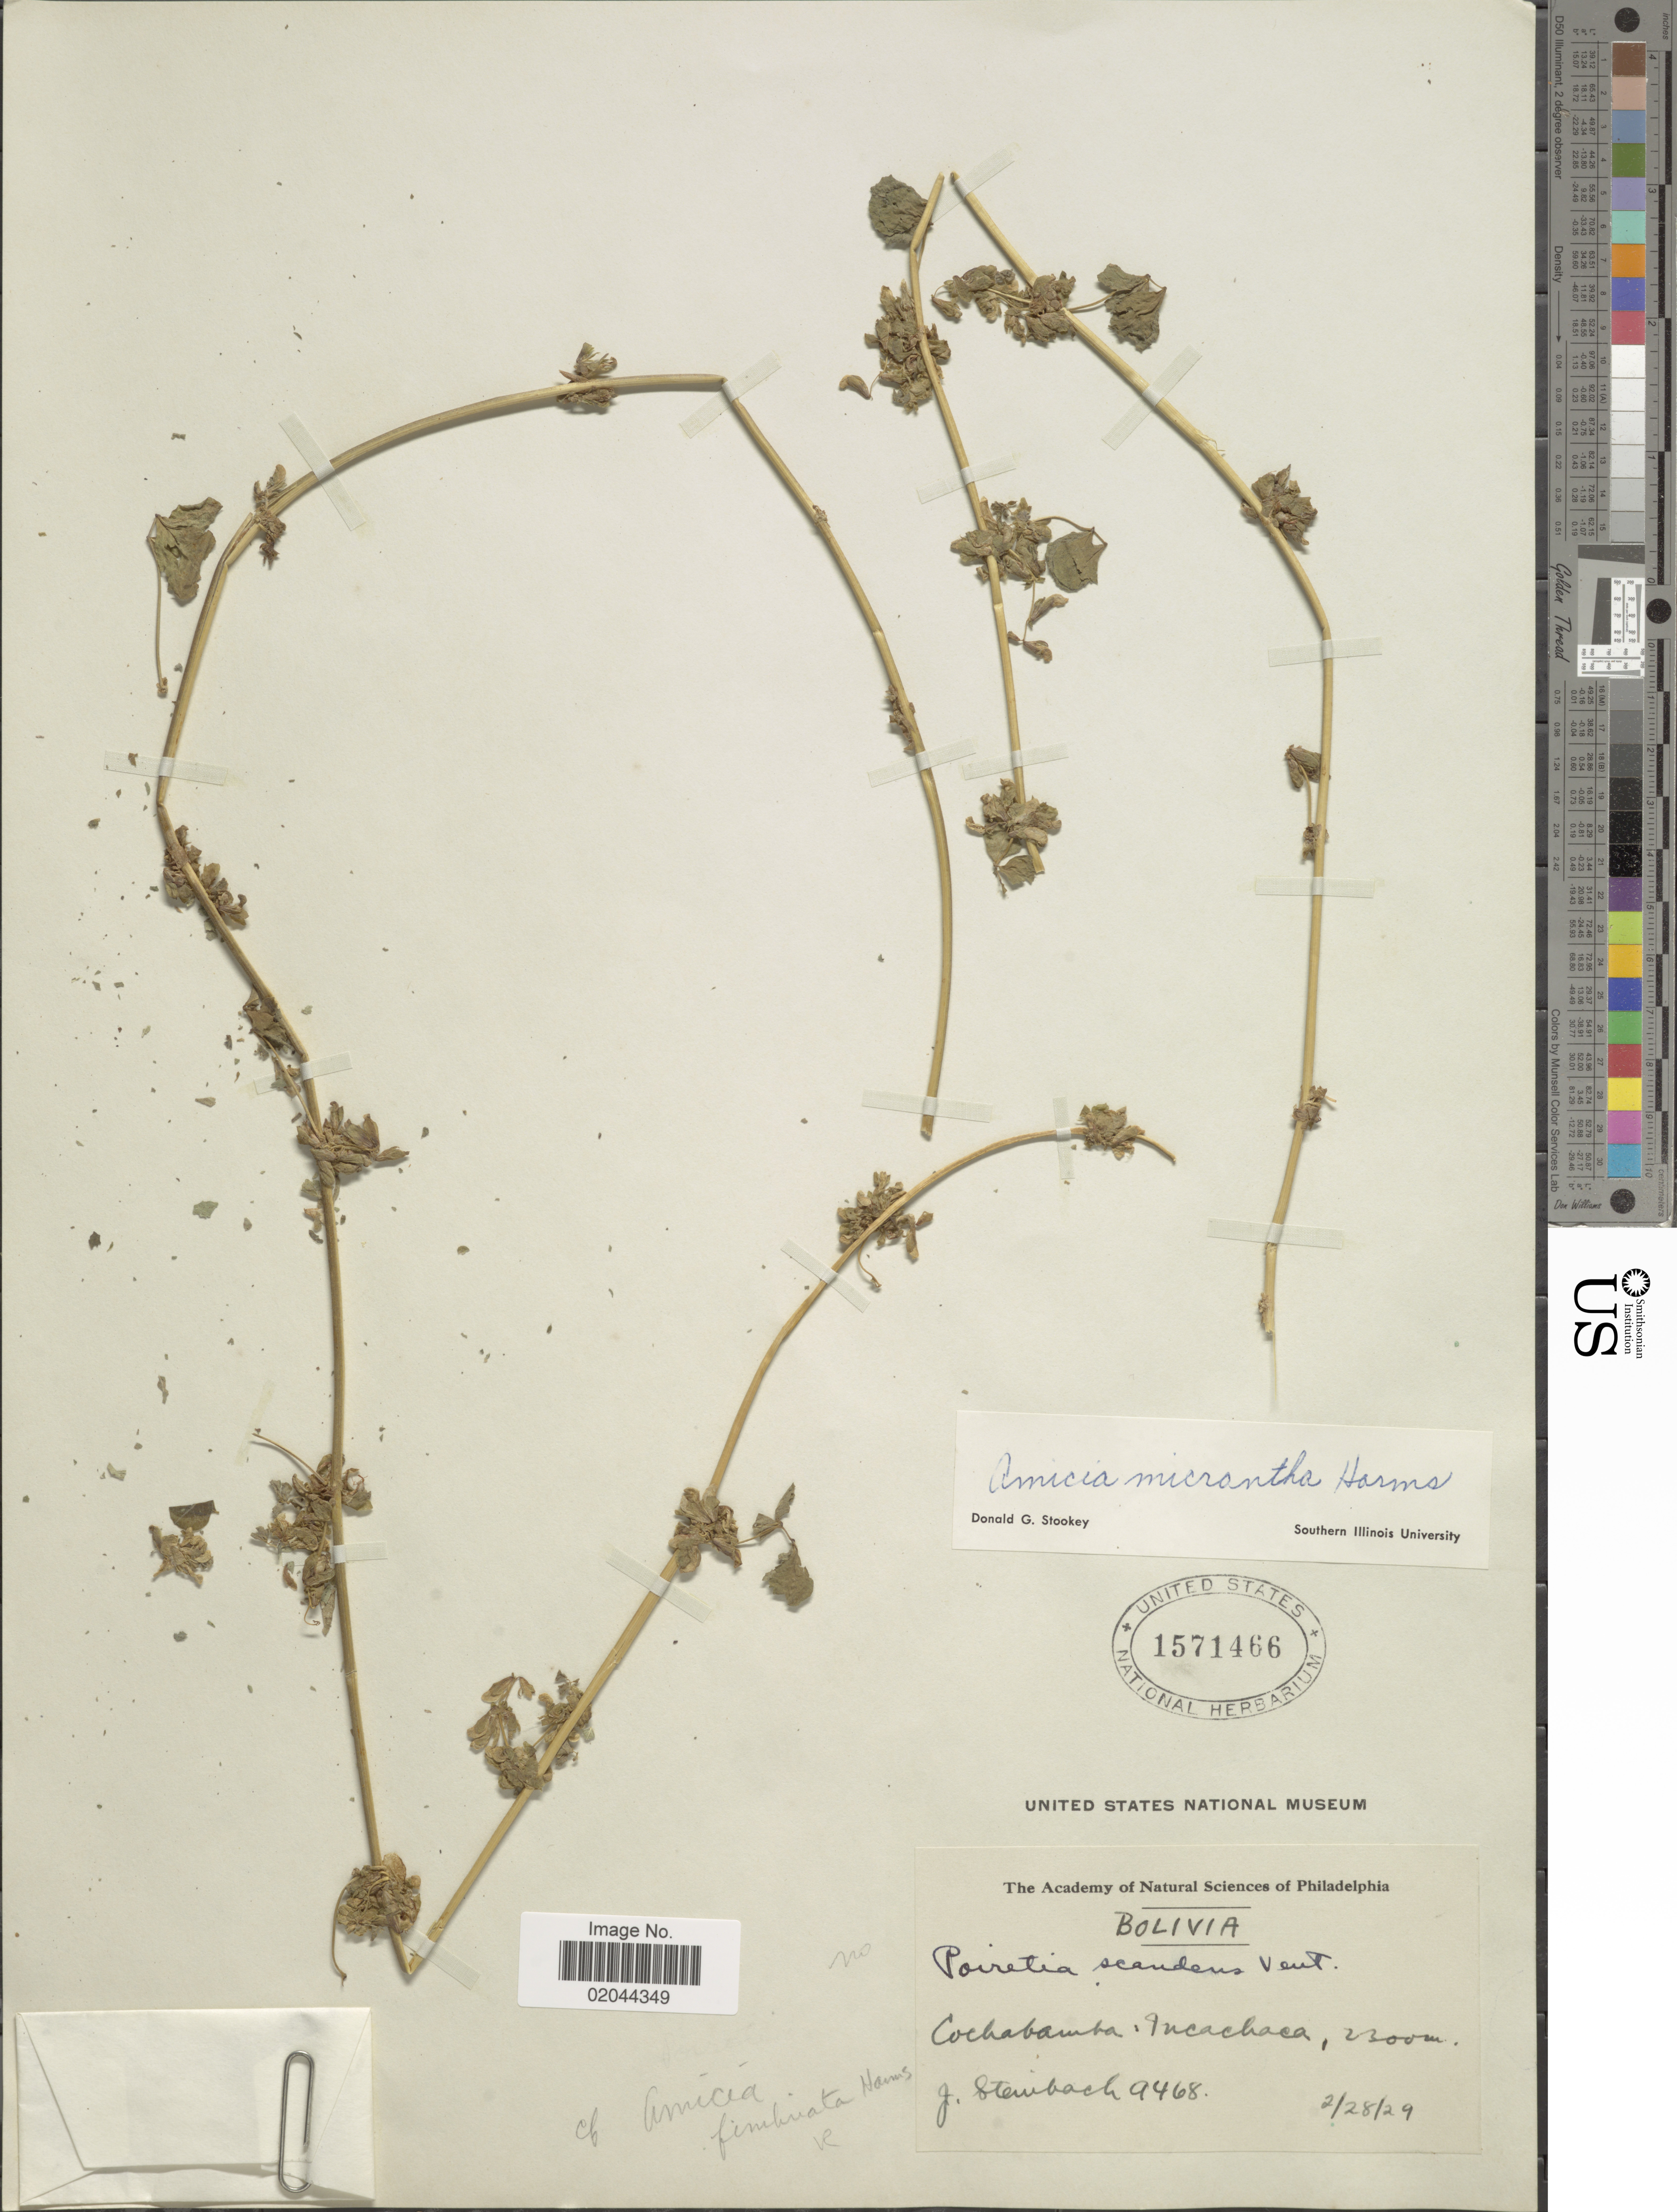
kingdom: Plantae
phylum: Tracheophyta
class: Magnoliopsida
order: Fabales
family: Fabaceae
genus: Amicia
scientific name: Amicia micrantha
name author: Harms in Kuntze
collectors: J. Steinbach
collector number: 9468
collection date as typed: Transcribed d/m/y: 28/2/29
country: Bolivia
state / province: Cochabamba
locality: Incachaca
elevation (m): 2300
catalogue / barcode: US 1571466